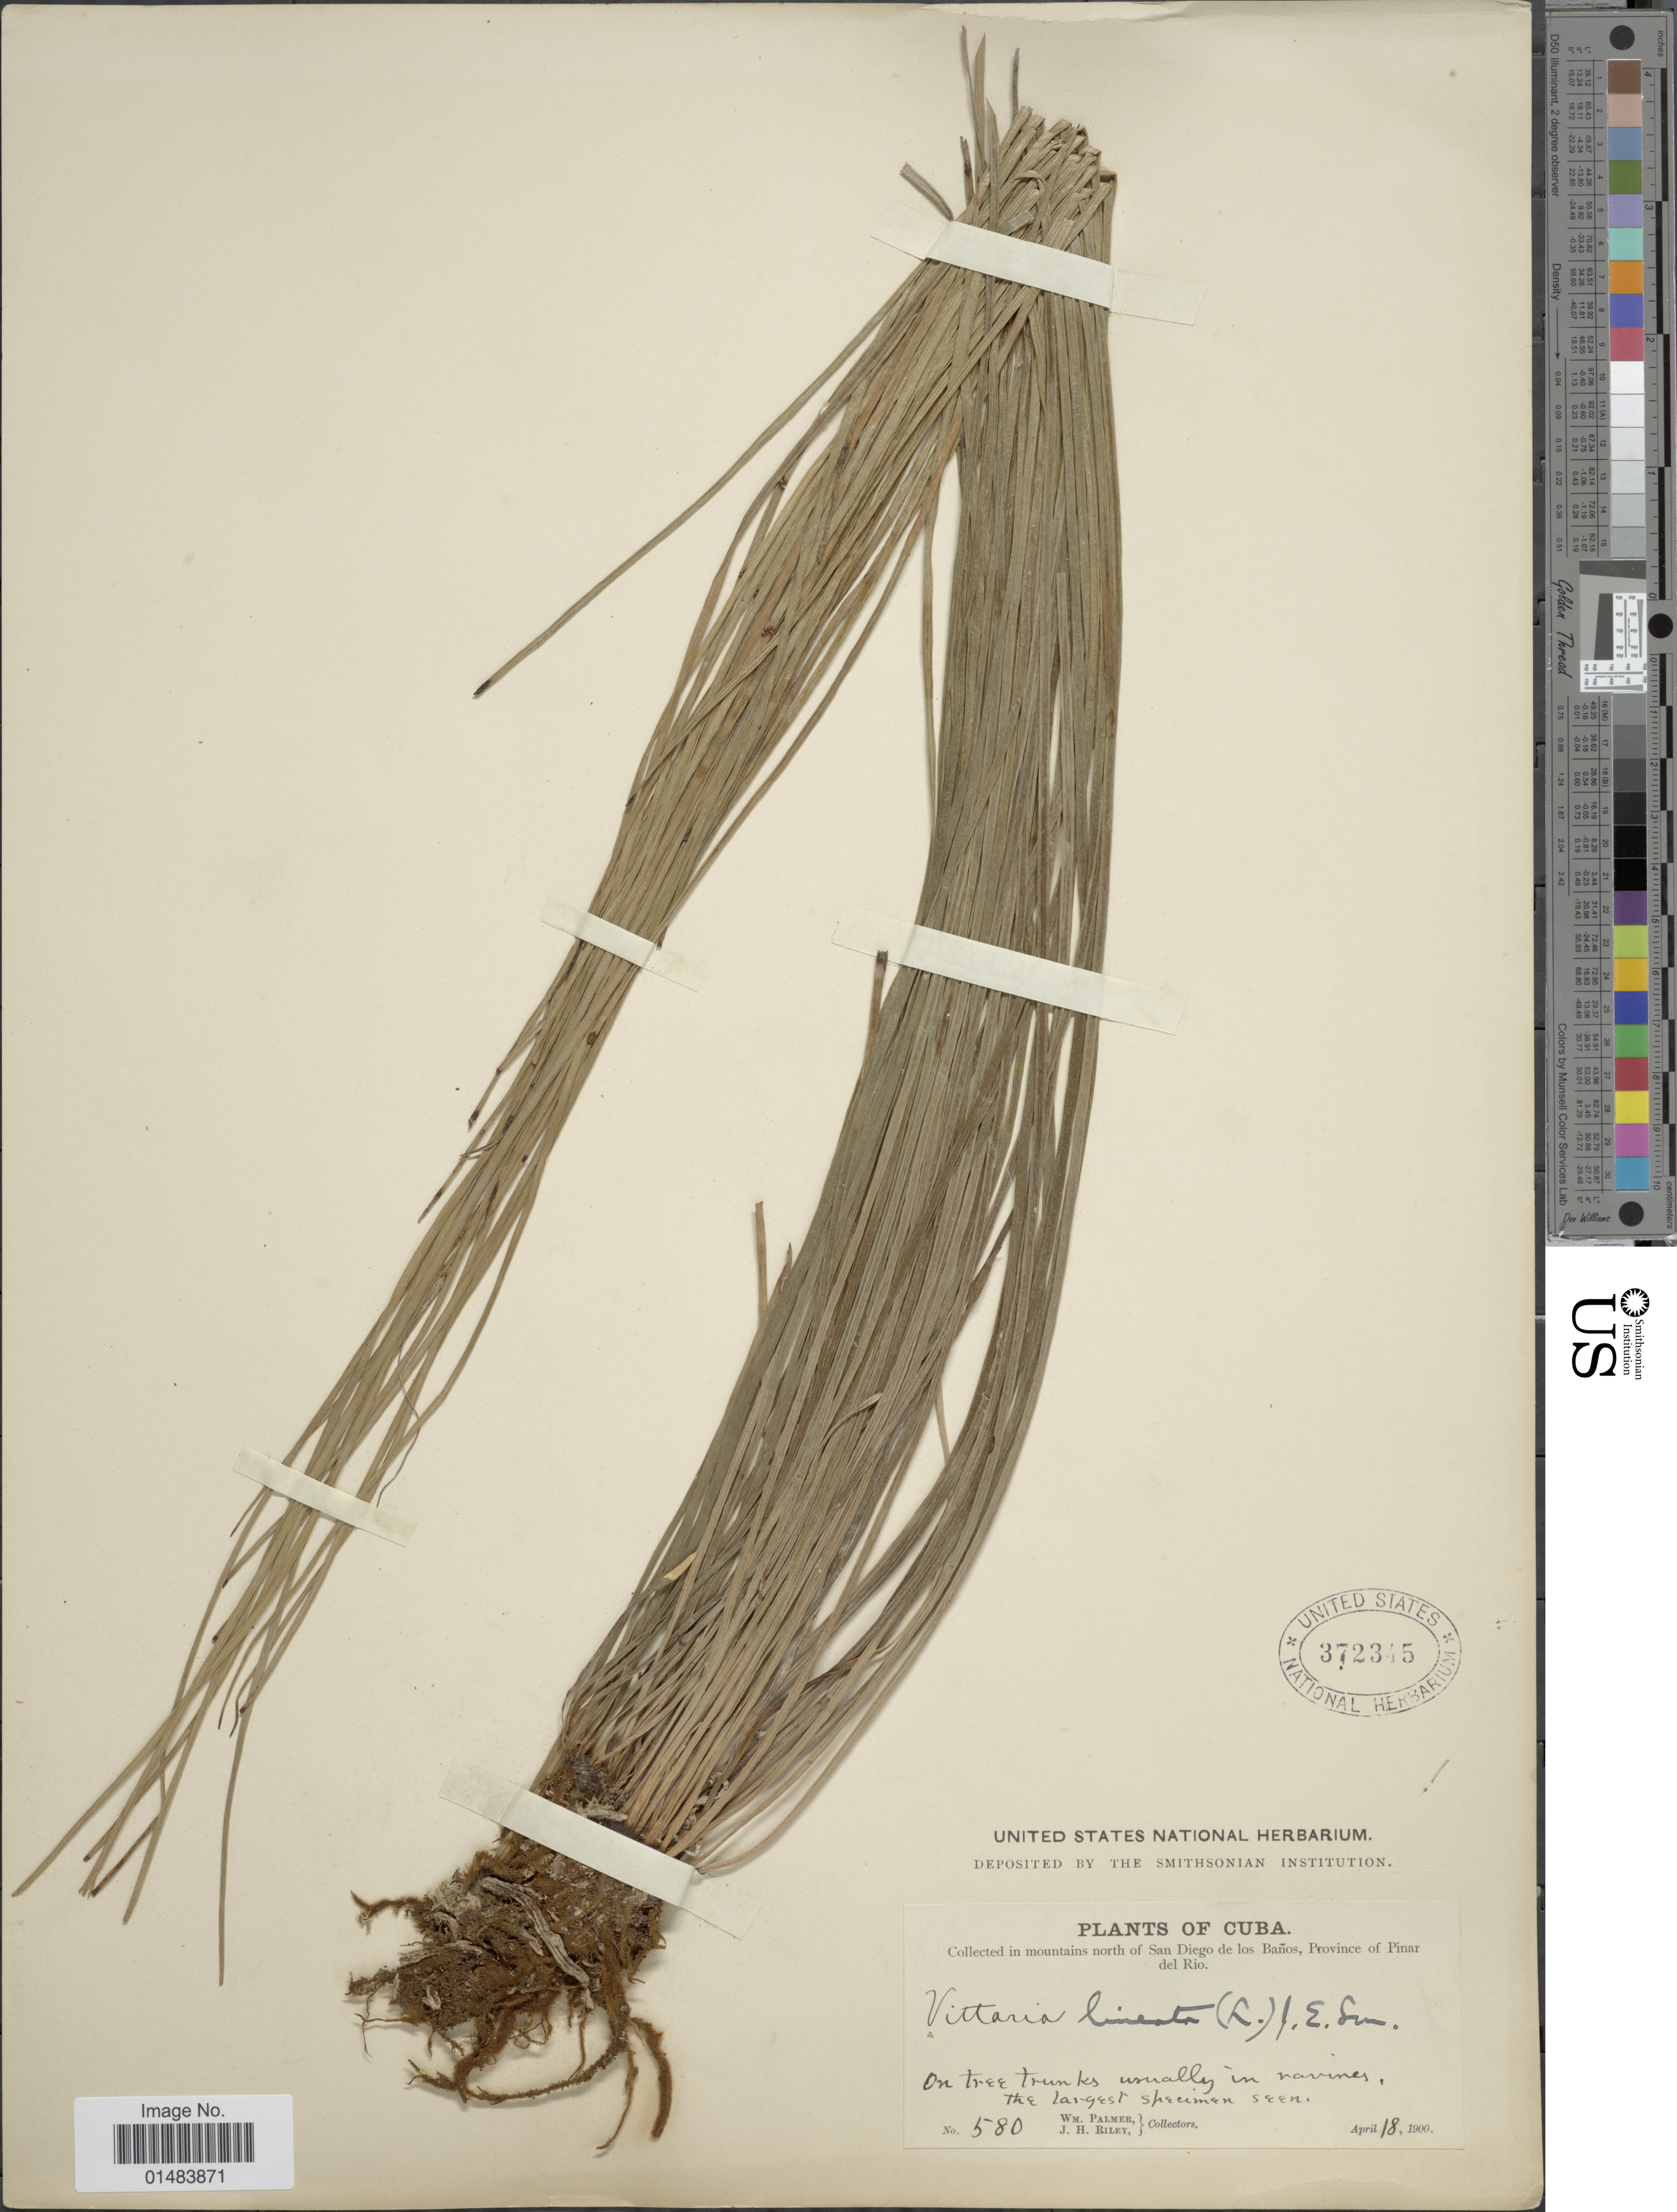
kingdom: Plantae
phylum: Tracheophyta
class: Polypodiopsida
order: Polypodiales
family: Pteridaceae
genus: Vittaria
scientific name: Vittaria lineata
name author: (L.) Sm.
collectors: W. Palmer & J. H. Riley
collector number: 580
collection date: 1900-04-18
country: Cuba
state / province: Pinar del Río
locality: Plants of Cuba, Collected in mountains north of San Diego de los Banos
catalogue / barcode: US 372345